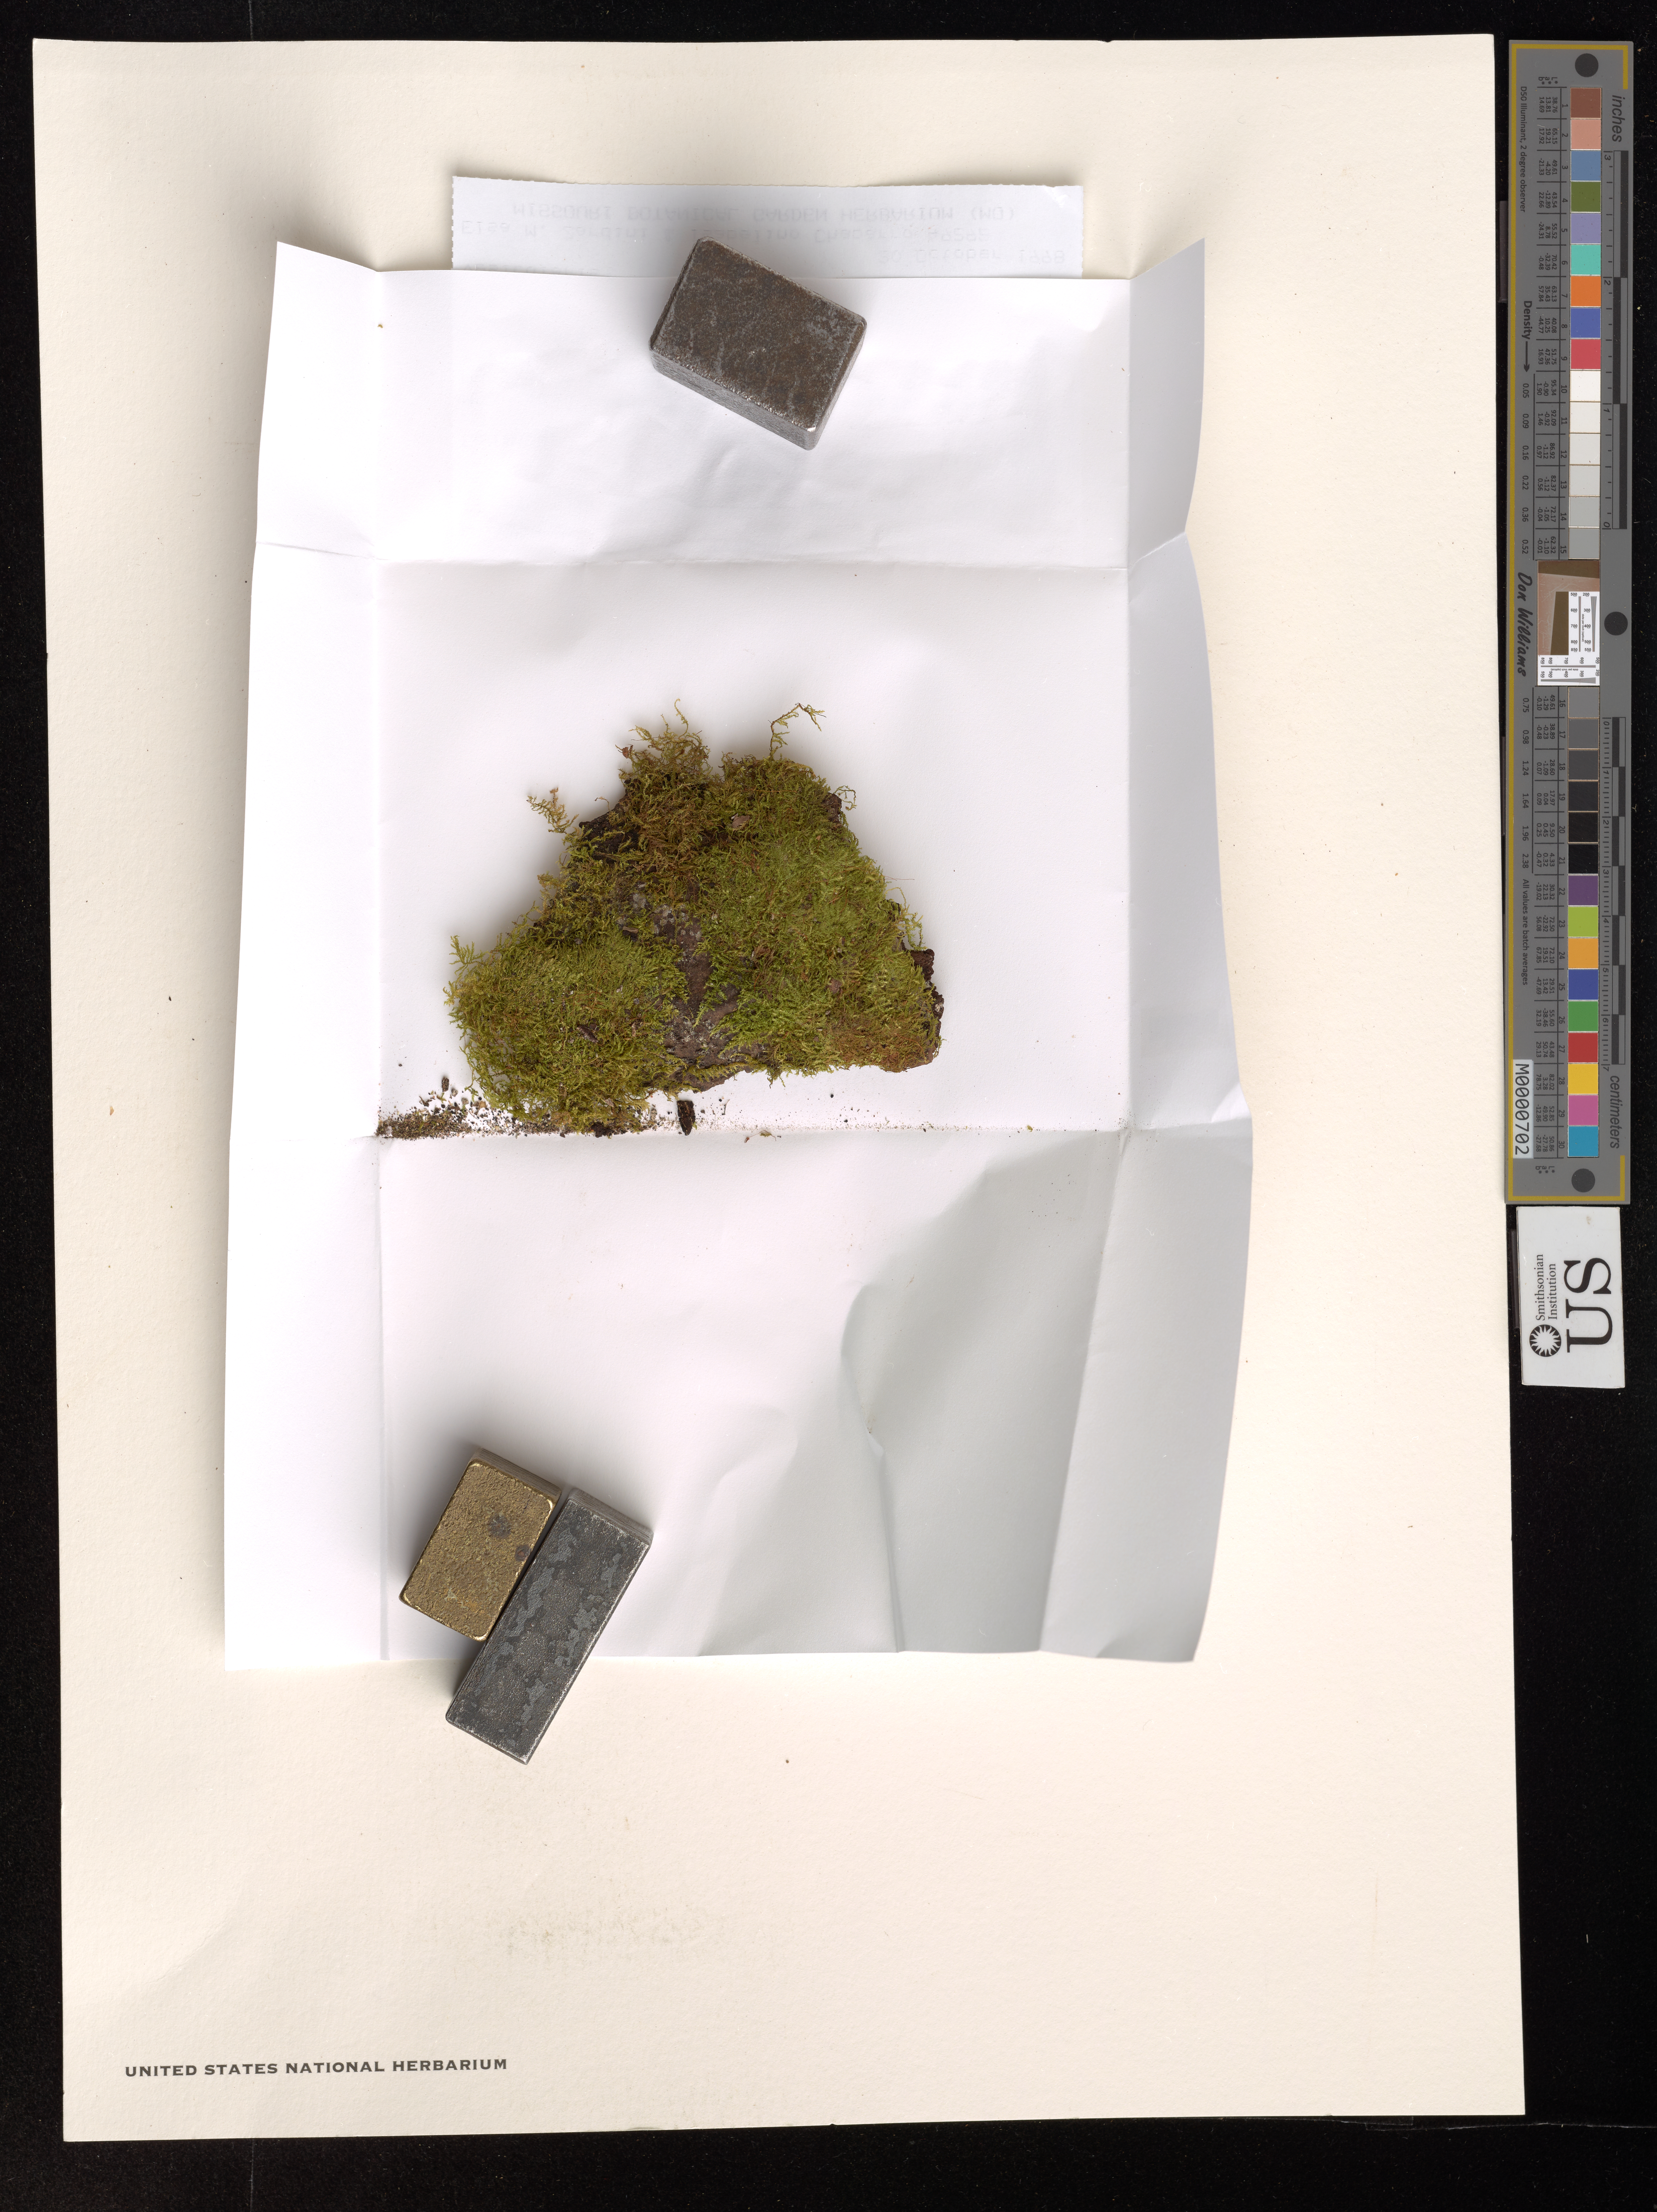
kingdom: Plantae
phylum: Bryophyta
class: Bryopsida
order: Hypnales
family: Hypnaceae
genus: Chryso-hypnum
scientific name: Chryso-hypnum diminutivum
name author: (Hampe) W.R. Buck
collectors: E. Zardini & I. Chaparro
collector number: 49292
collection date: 1998-10-30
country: Paraguay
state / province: Canindeyu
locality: Mbaracayú Natural Reserve, administered by Fundación Moisés Bertoni. Around Jejui Mi.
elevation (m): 100